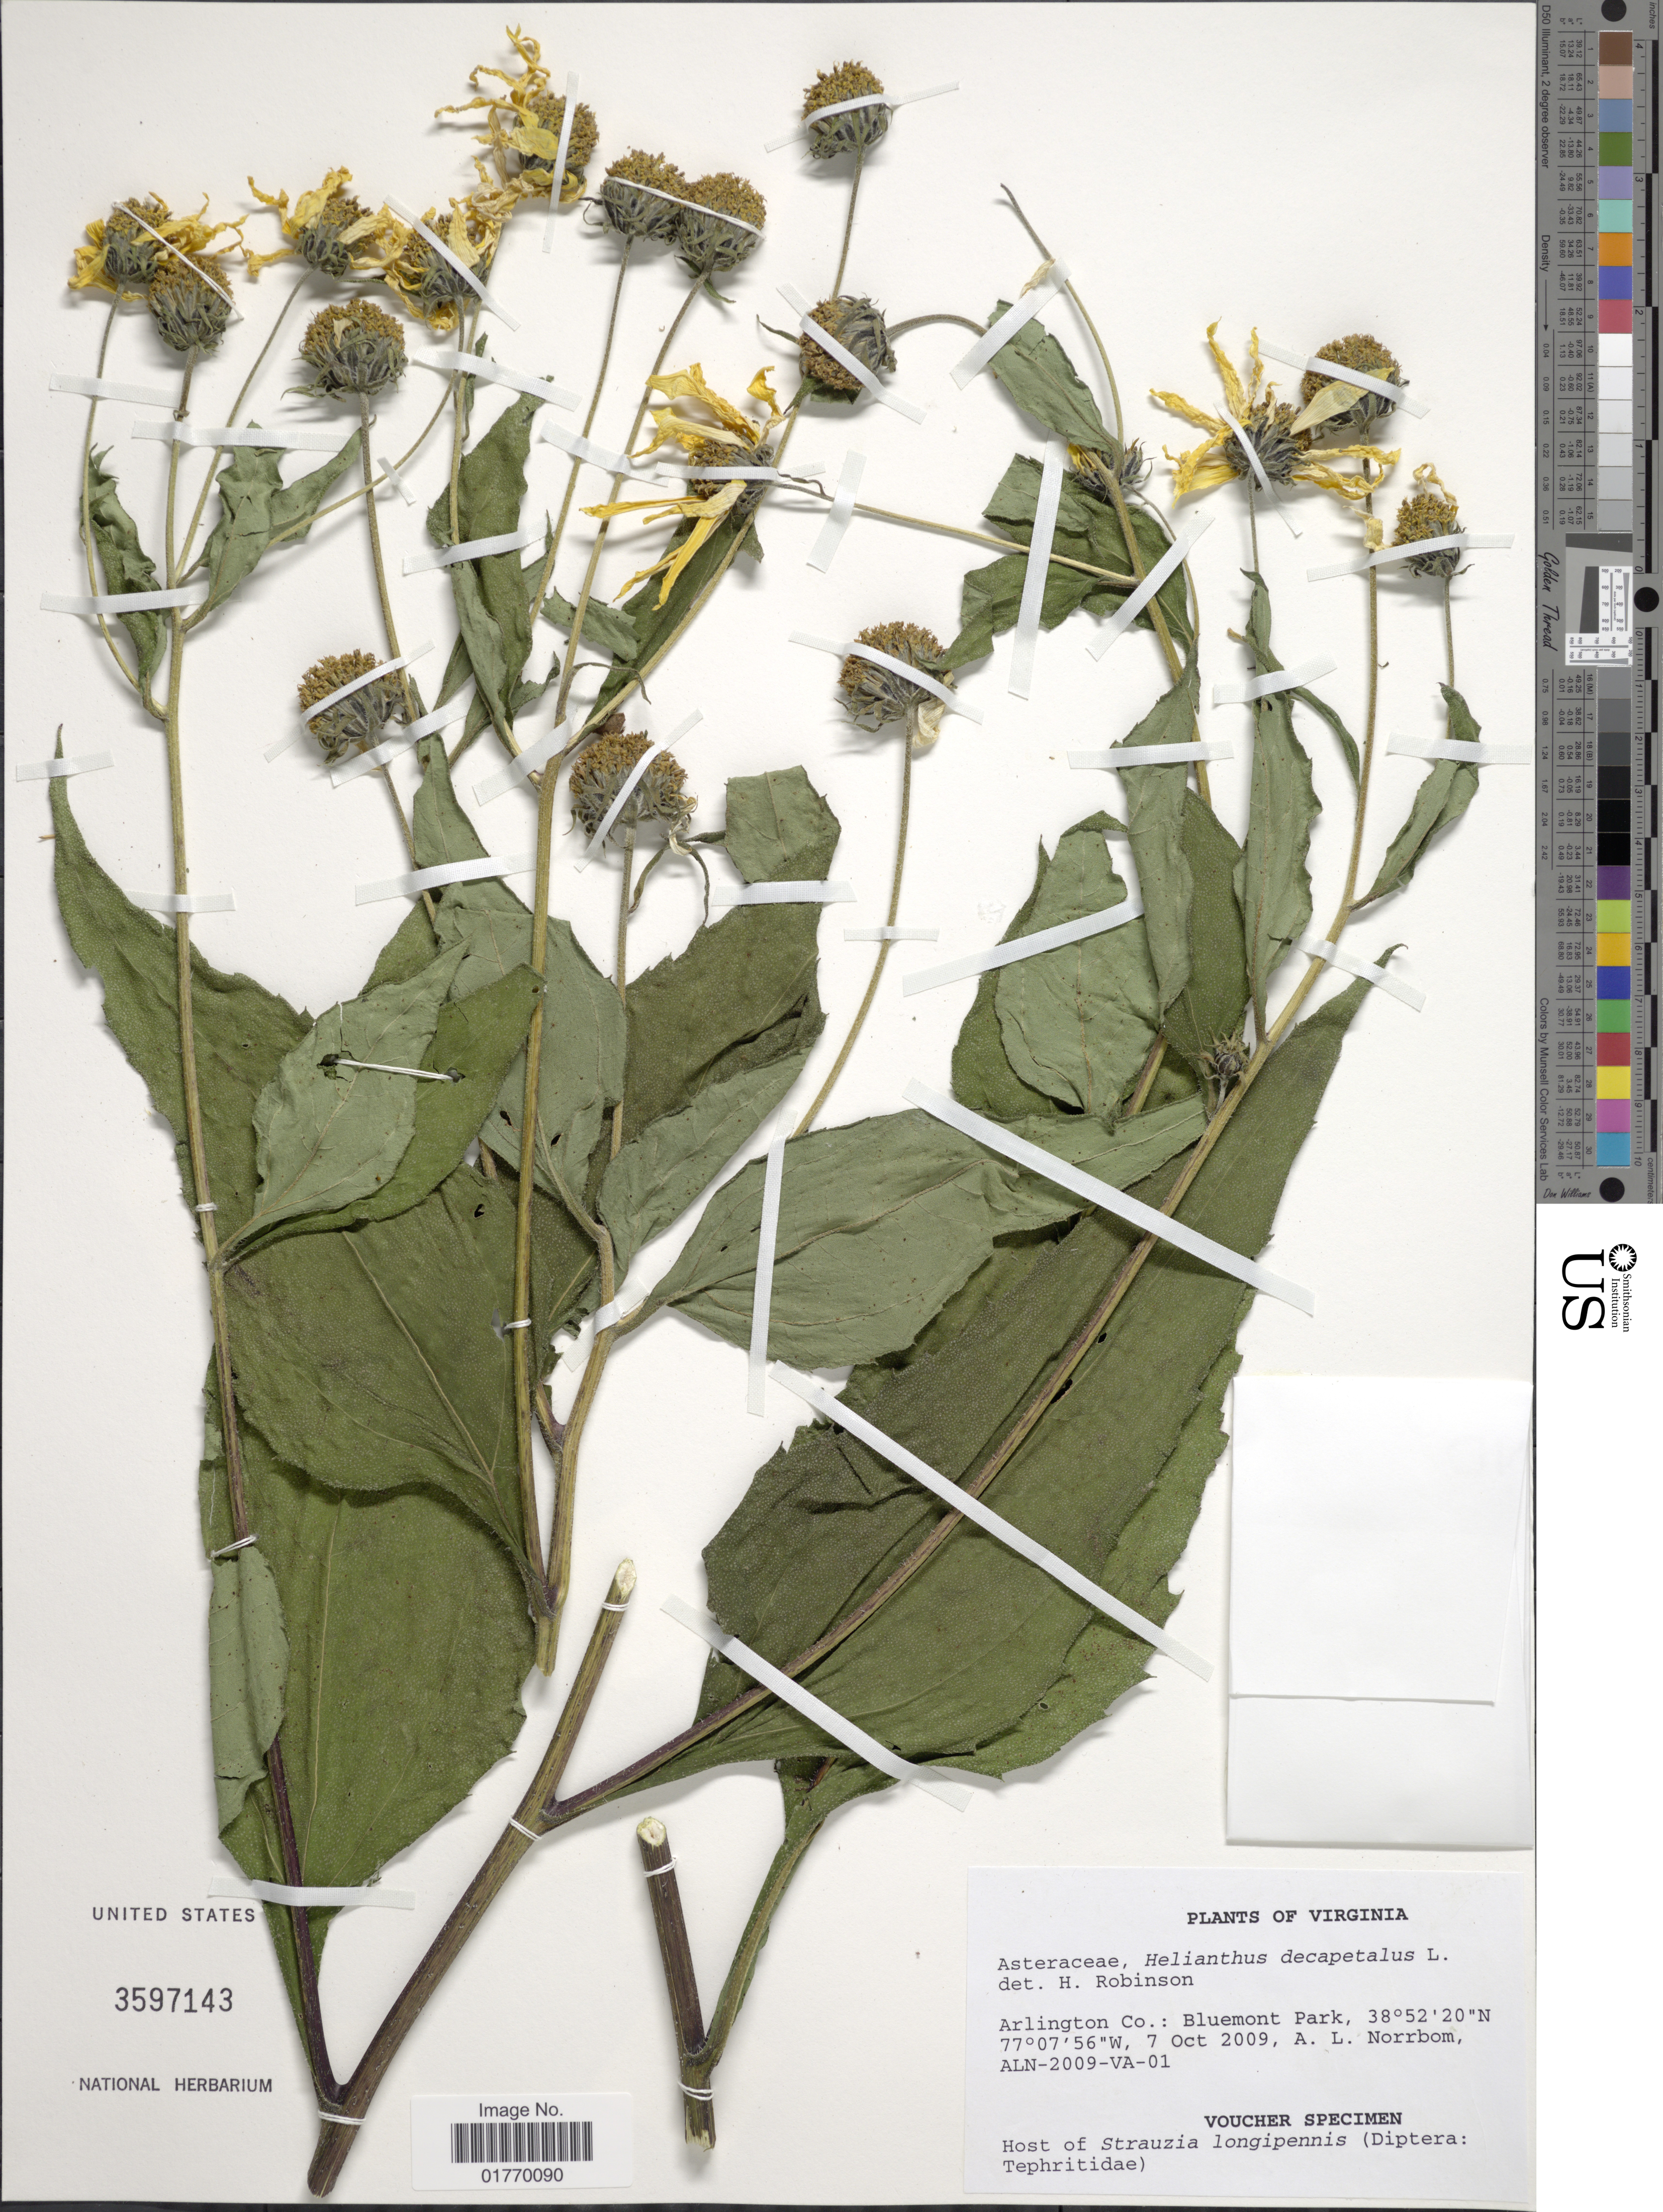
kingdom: Plantae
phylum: Tracheophyta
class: Magnoliopsida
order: Asterales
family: Asteraceae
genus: Helianthus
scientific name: Helianthus decapetalus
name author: L.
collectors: A. L. Norrbom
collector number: ALN-2009-VA-01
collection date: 2009-10-07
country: United States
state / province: Virginia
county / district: Arlington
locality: Arlington Co.: Bluemont Park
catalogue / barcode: US 3597143